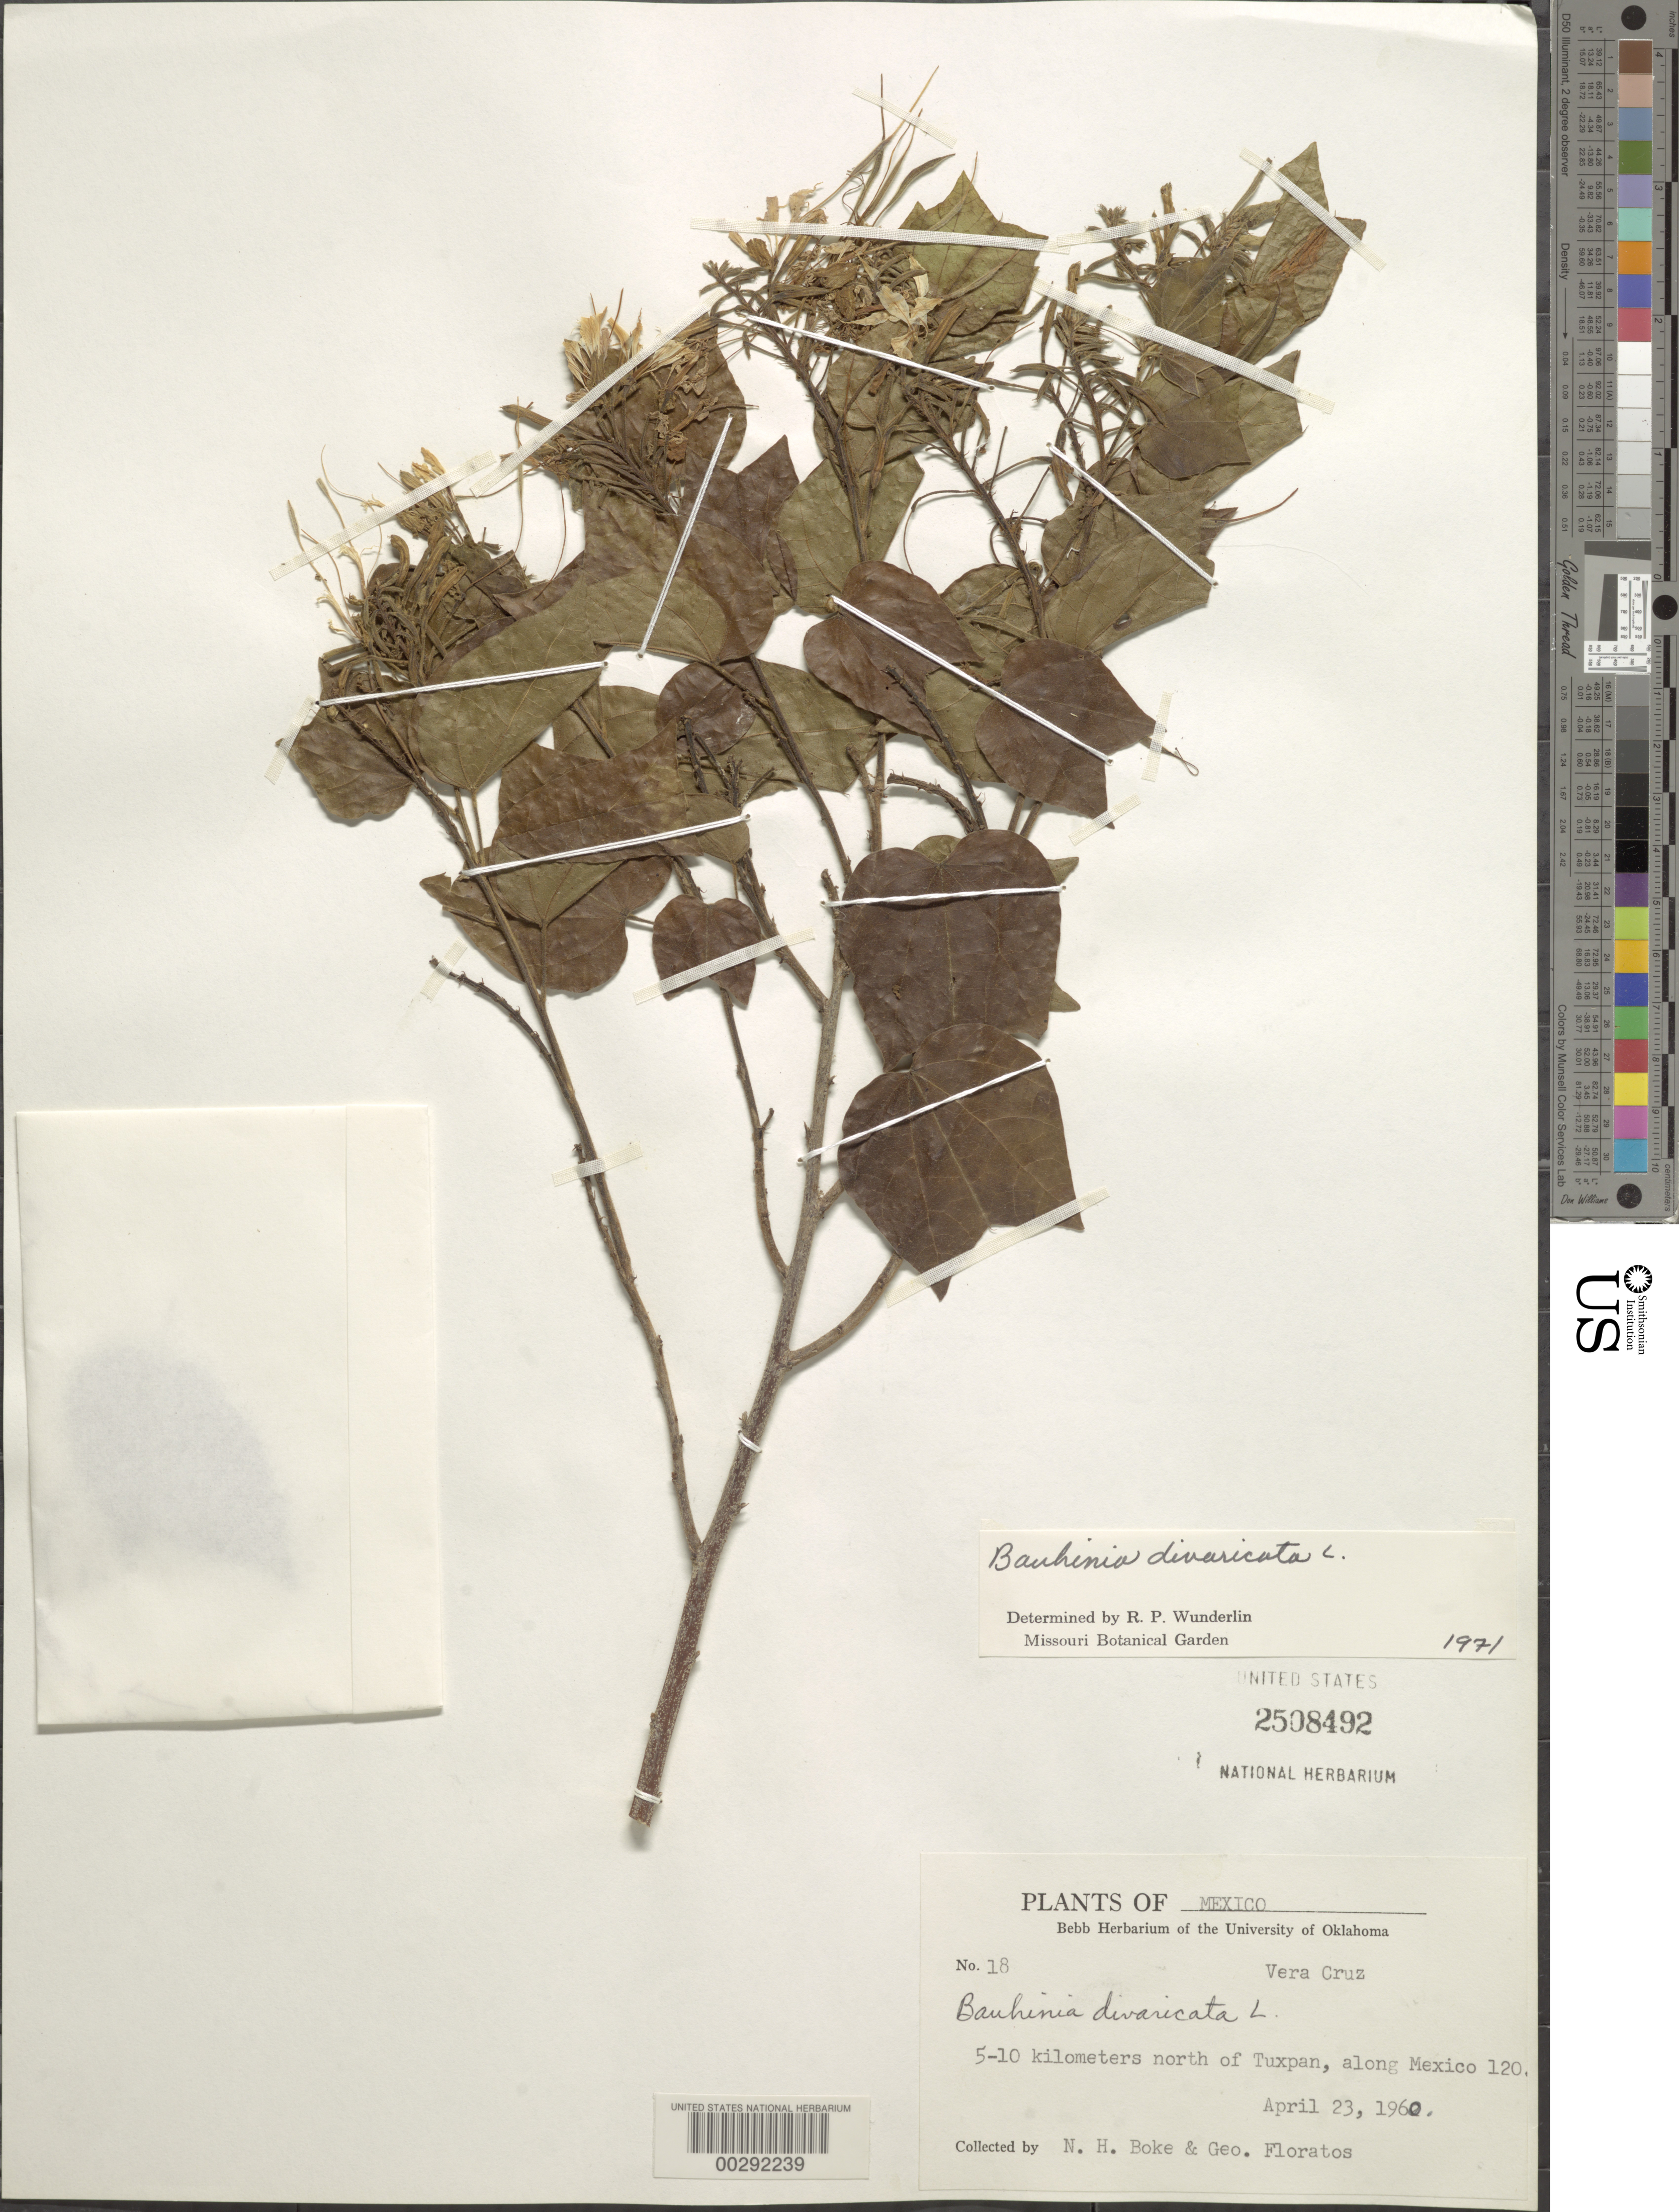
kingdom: Plantae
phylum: Tracheophyta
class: Magnoliopsida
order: Fabales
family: Fabaceae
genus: Bauhinia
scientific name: Bauhinia divaricata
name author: L.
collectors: N. Boke & G. Floratos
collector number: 18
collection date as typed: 23 Apr 1960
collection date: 1960-04-23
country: Mexico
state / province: Veracruz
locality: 5-10 km N of Tuxpan, along Mex 120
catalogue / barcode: US 2508492